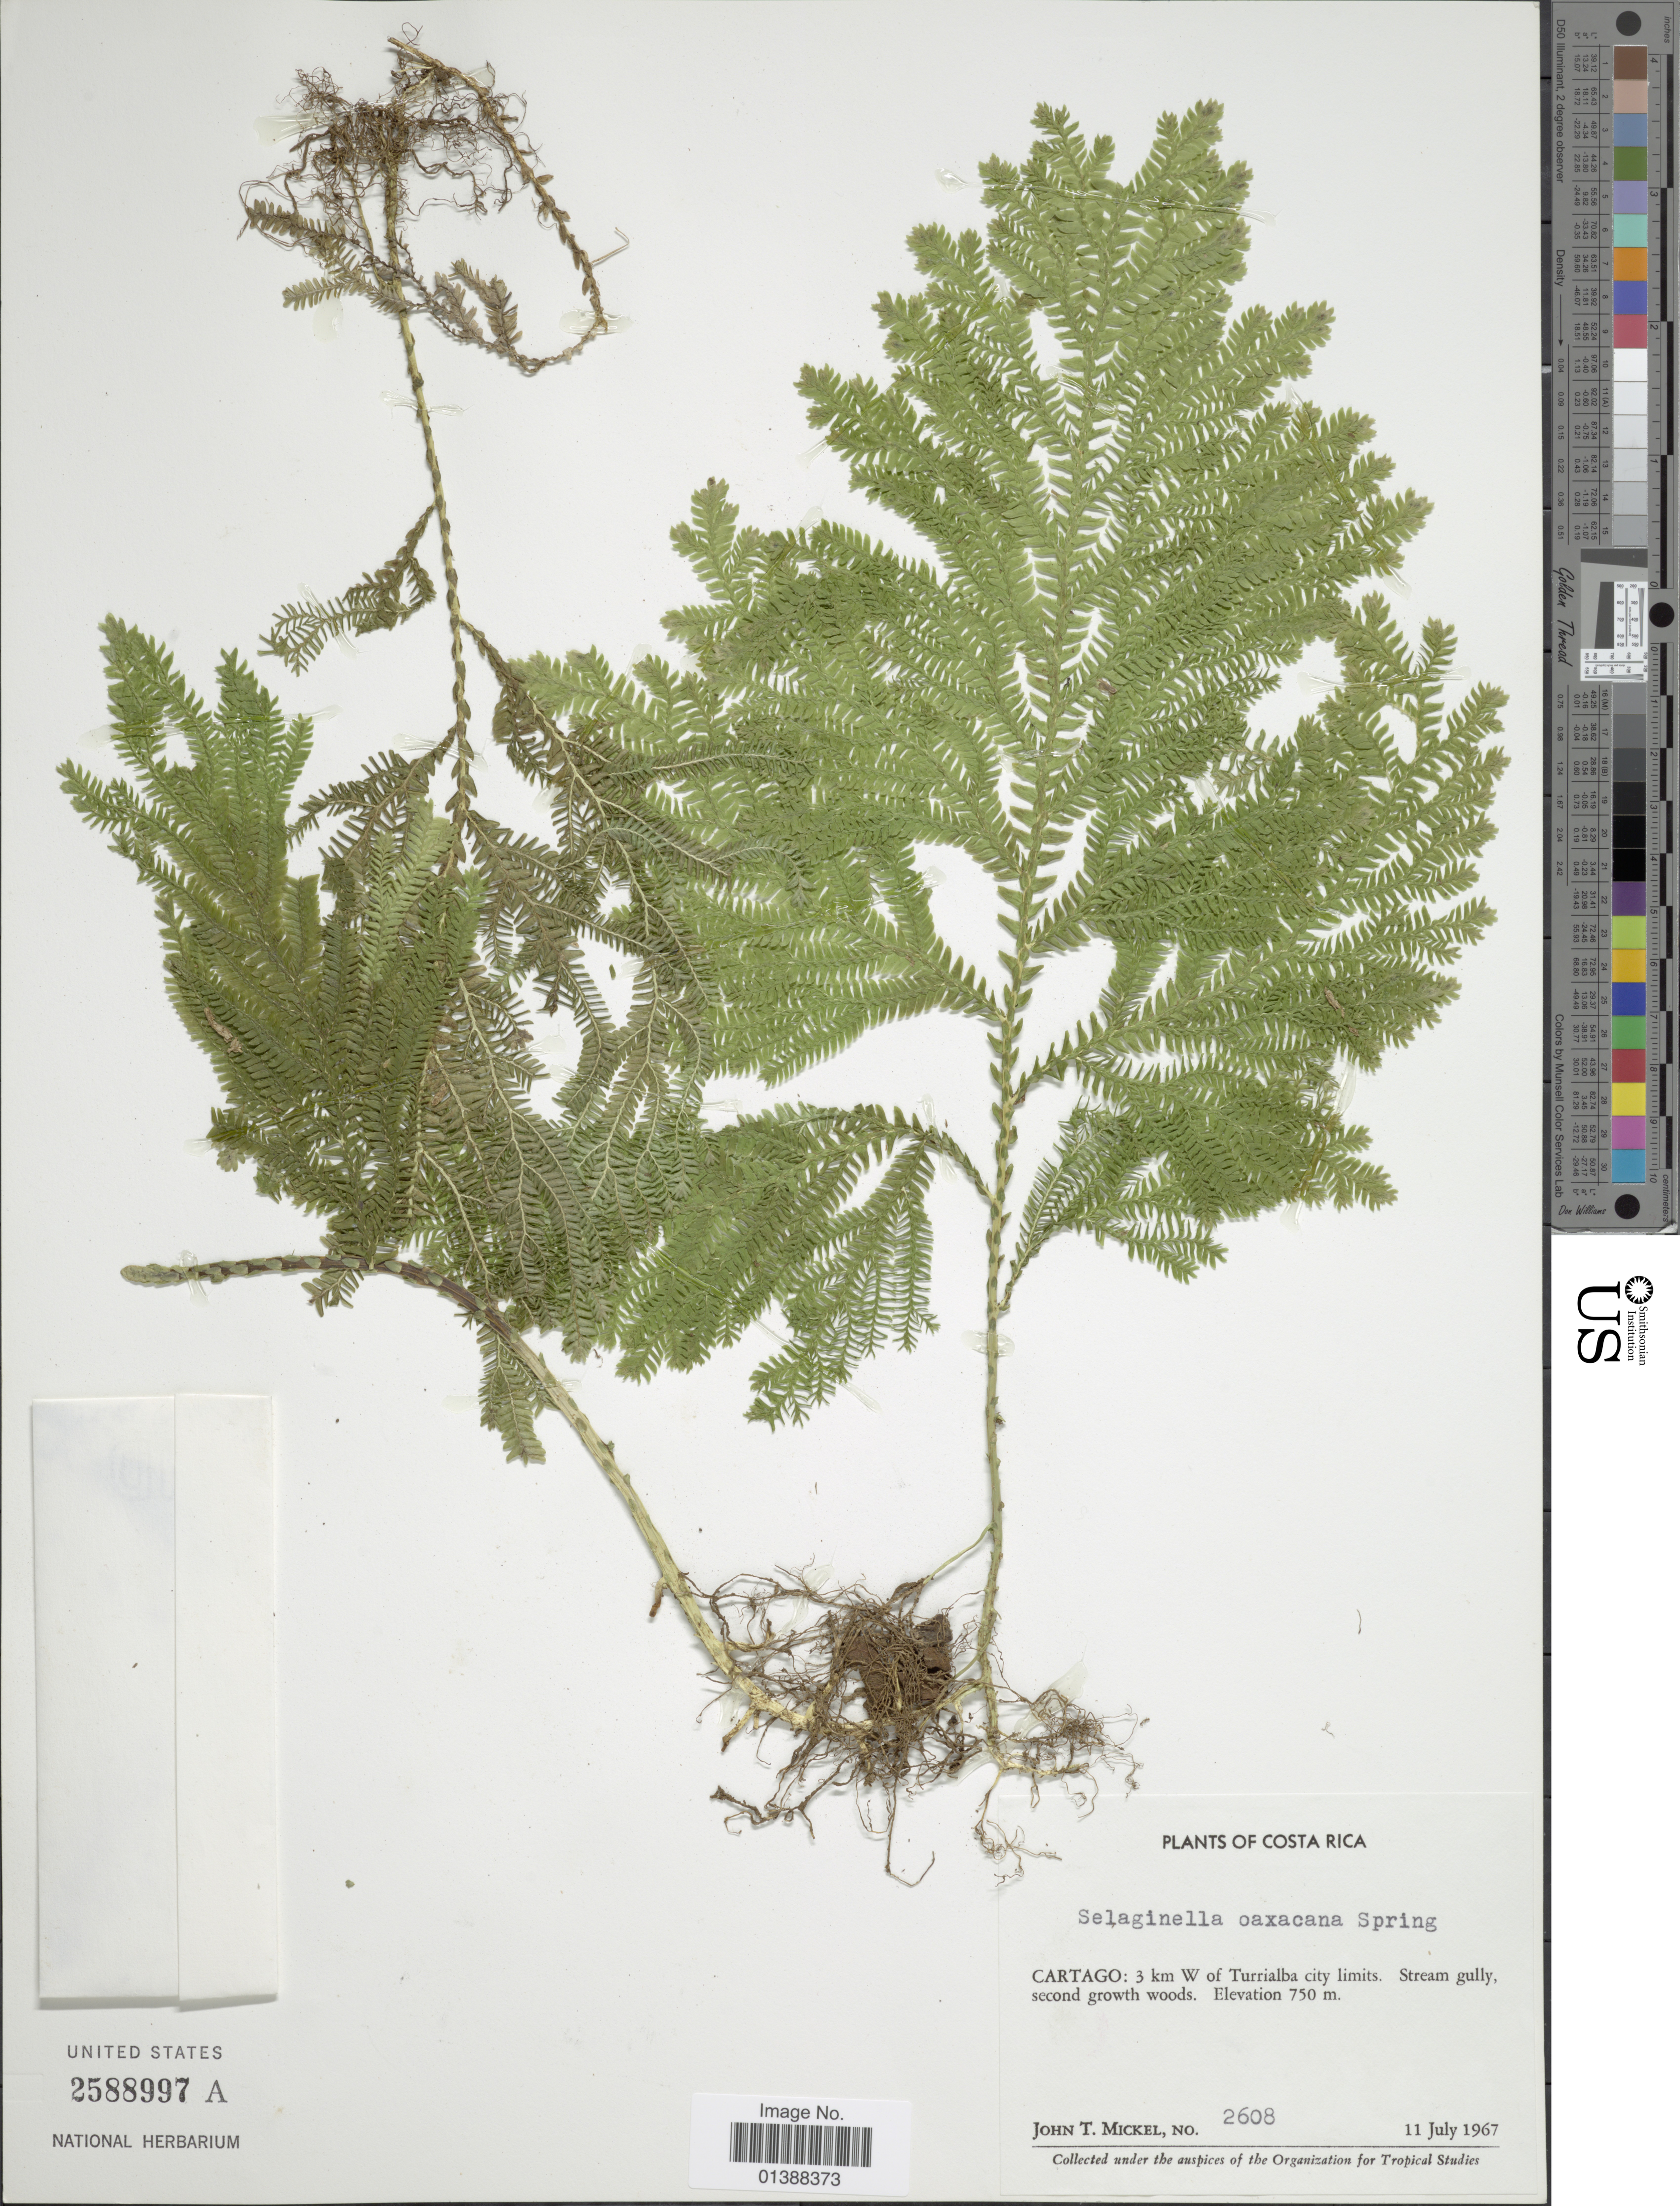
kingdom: Plantae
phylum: Tracheophyta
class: Lycopodiopsida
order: Selaginellales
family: Selaginellaceae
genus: Selaginella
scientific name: Selaginella oaxacana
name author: Spring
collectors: J. T. Mickel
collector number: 2608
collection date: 1967-07-11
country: Costa Rica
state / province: Cartago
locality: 3 km W of Turrialba city limits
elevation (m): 750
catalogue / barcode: US 2588997A